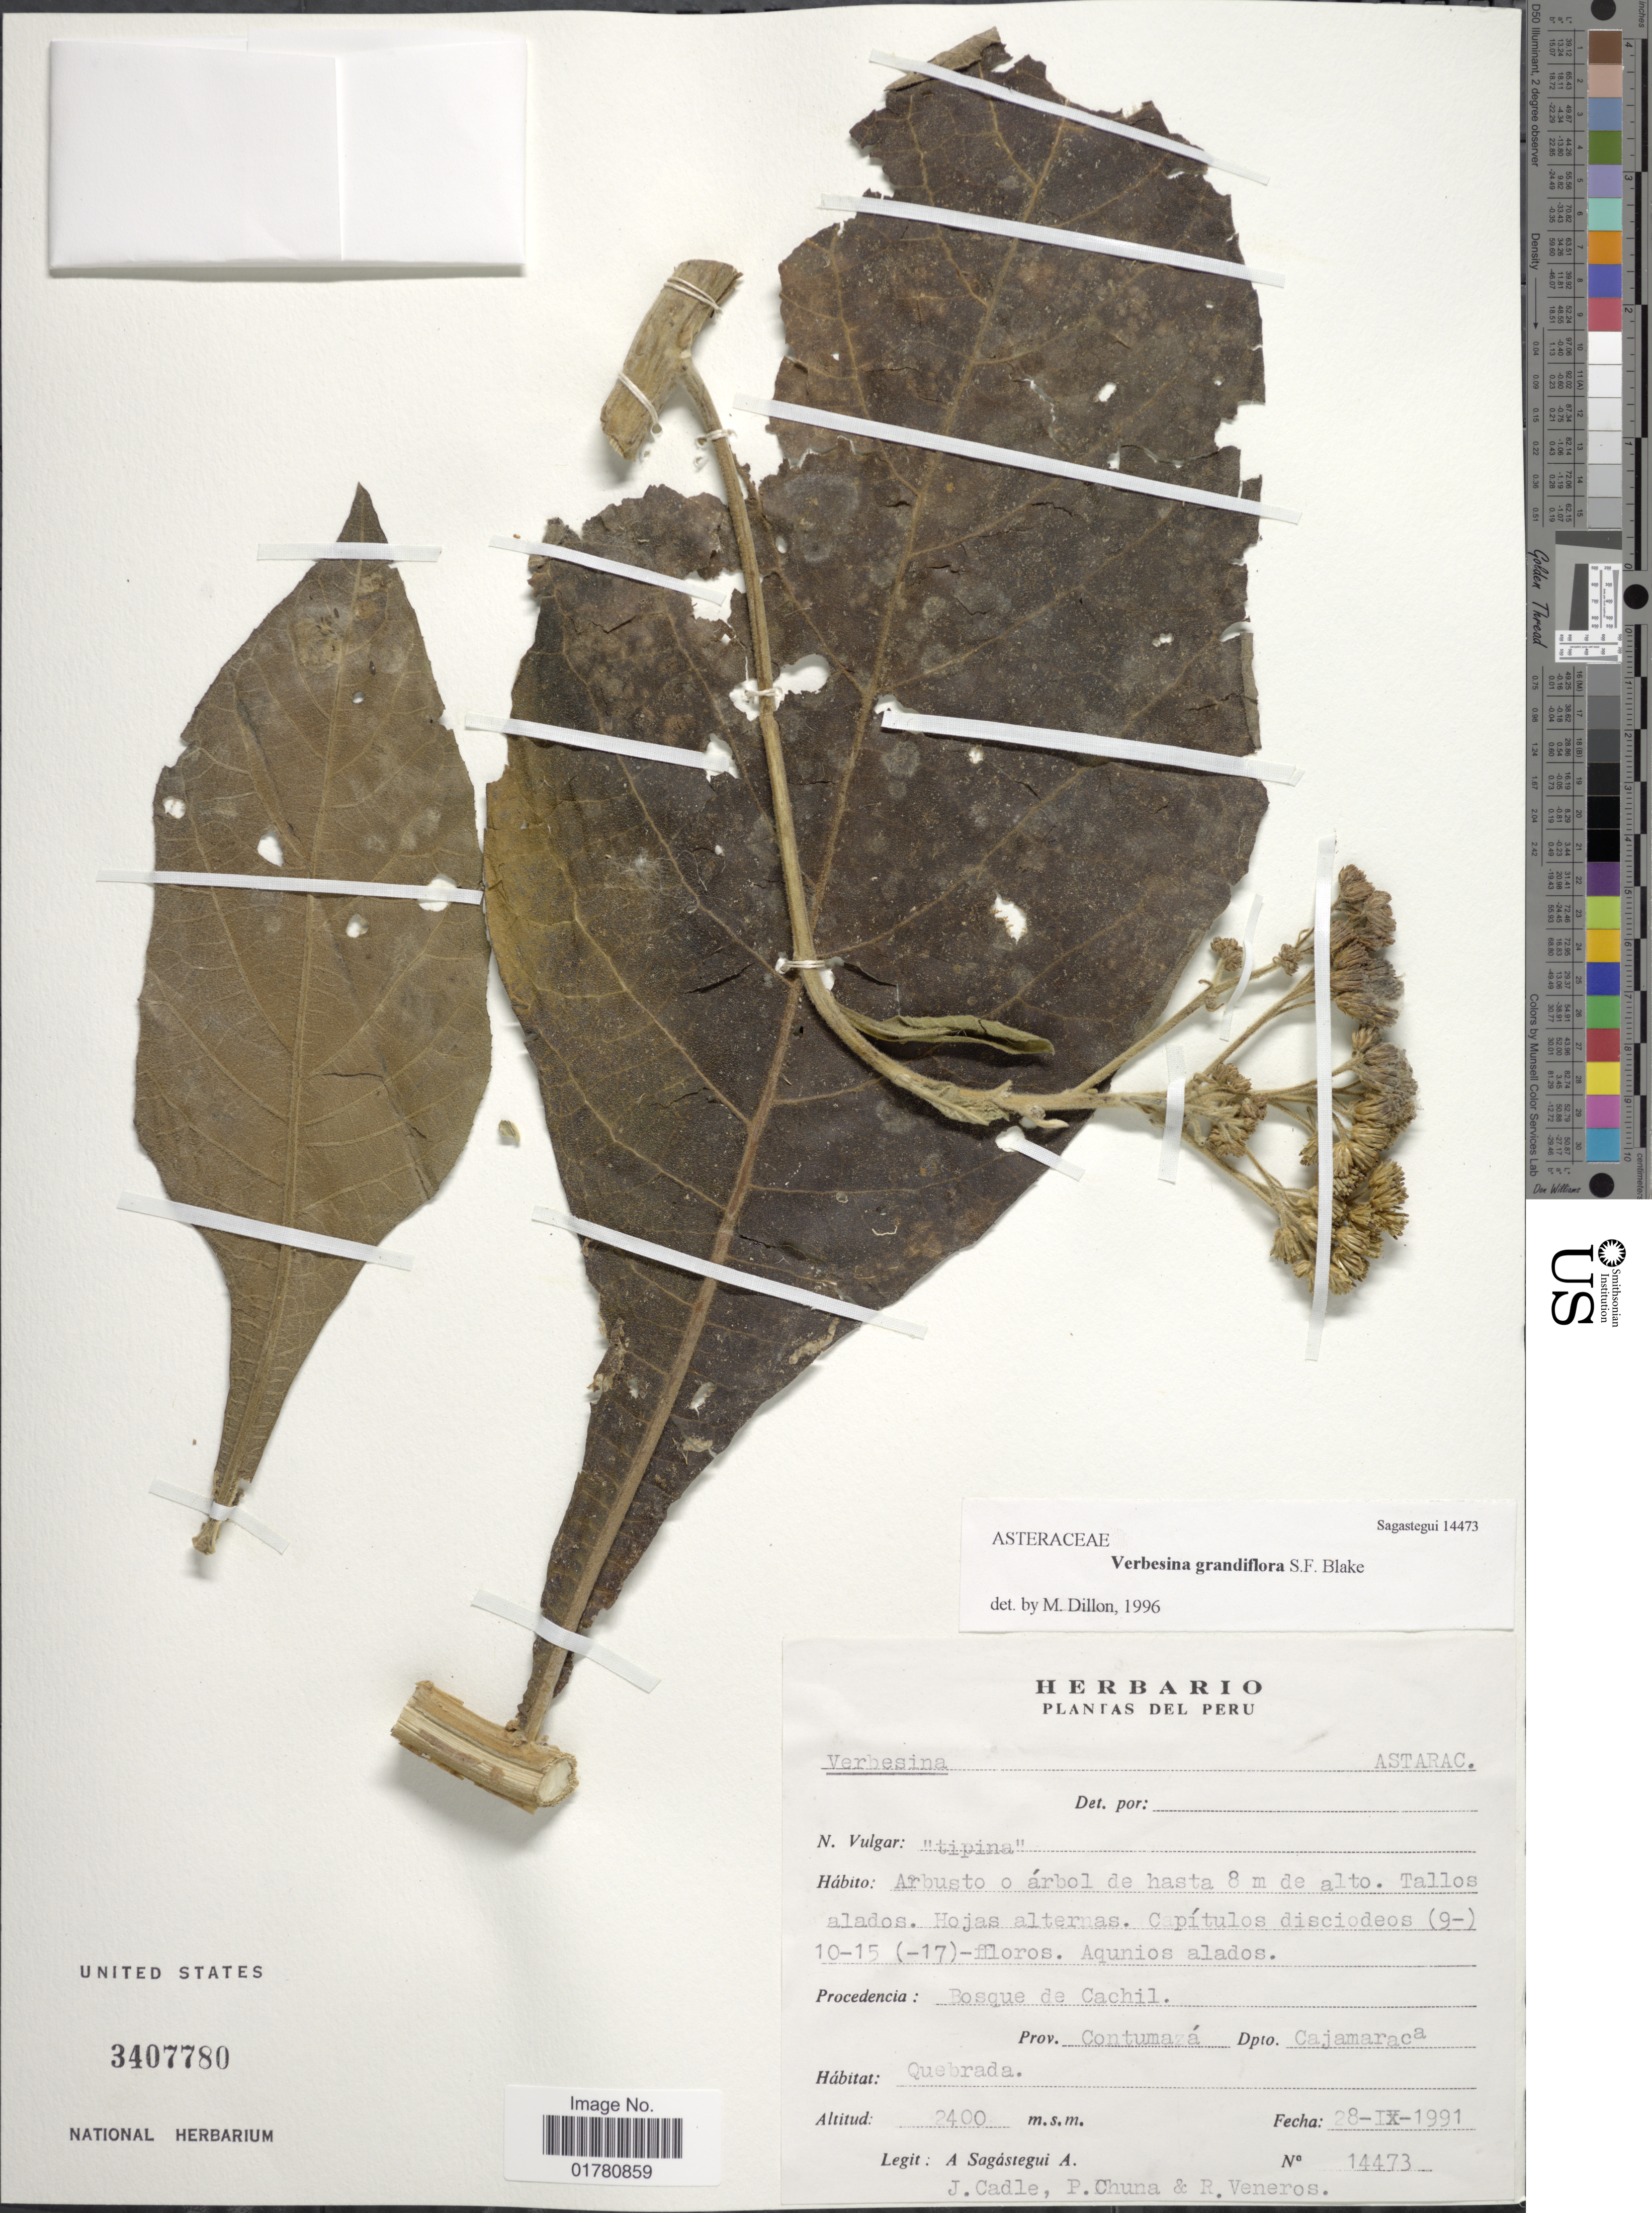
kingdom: Plantae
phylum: Tracheophyta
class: Magnoliopsida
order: Asterales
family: Asteraceae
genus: Verbesina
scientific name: Verbesina grandifolia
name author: S.F. Blake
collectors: A. Sagástegui A., J. Cadle, P. Chuna & R. Veneros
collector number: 14473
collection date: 1991-09-28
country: Peru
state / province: Cajamarca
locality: Bosque de Cachil, prov. Contumazá, Dpto Cajamarca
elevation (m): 2400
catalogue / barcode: US 3407780